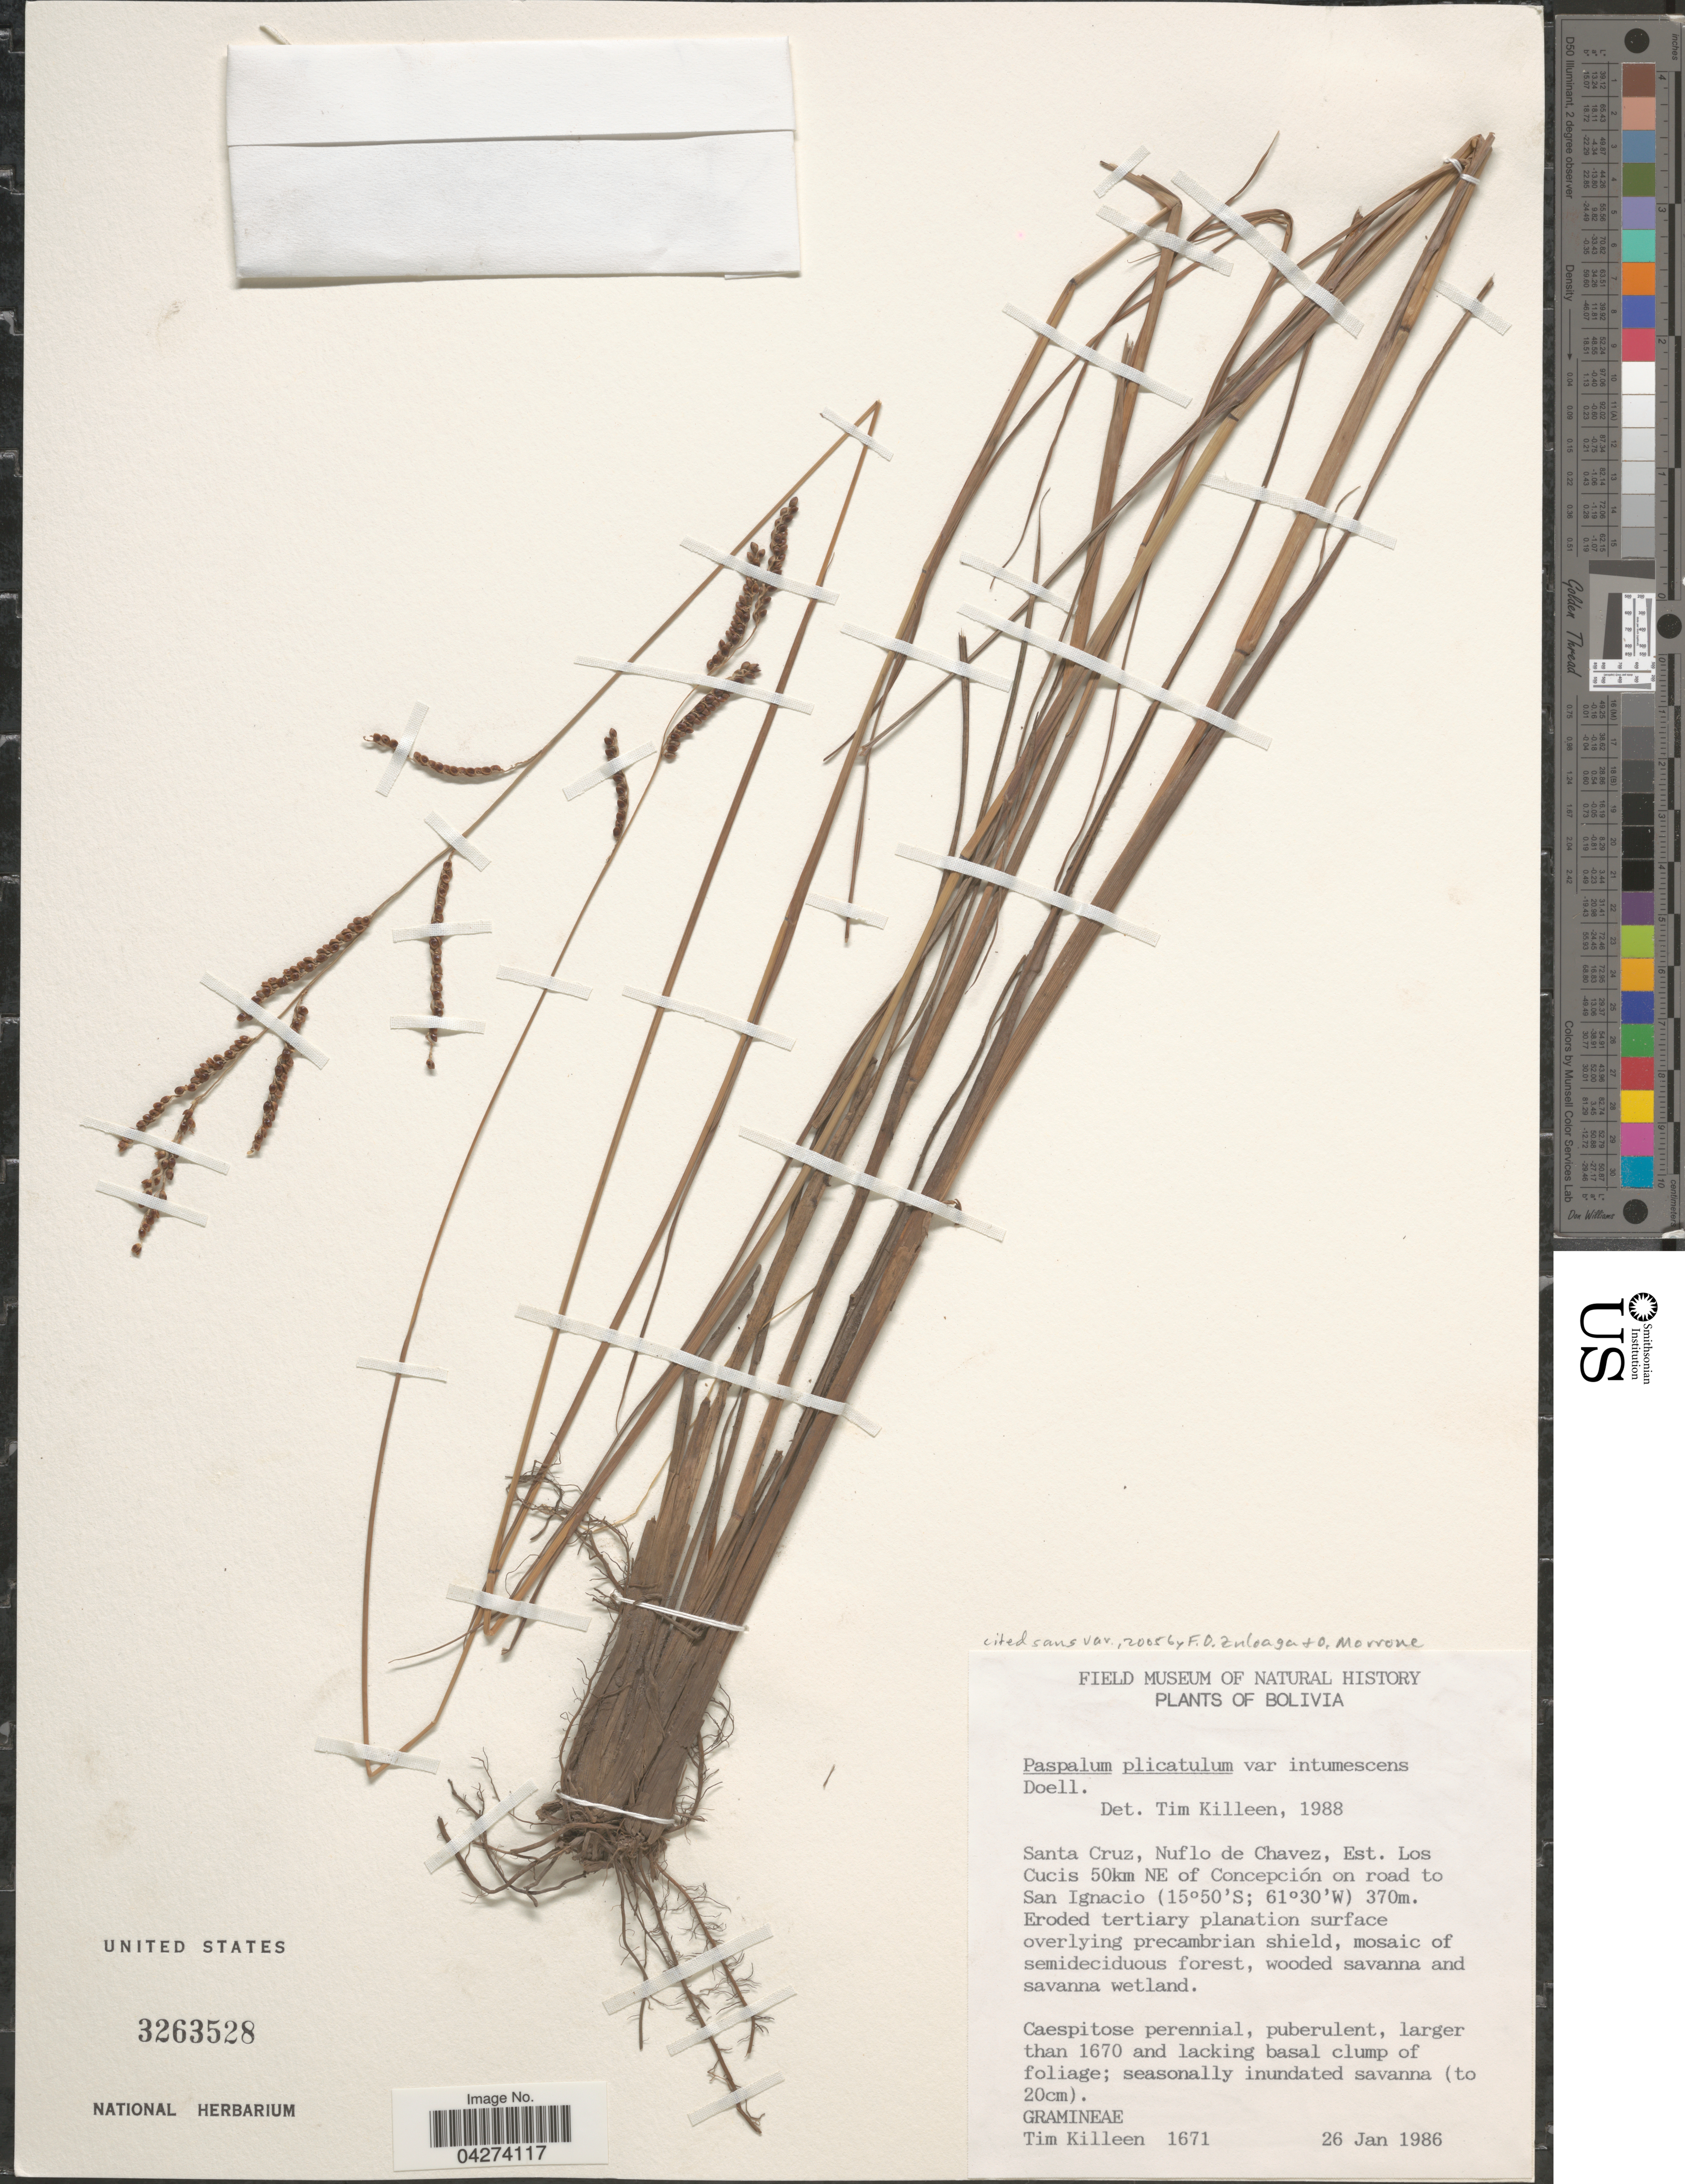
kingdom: Plantae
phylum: Tracheophyta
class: Liliopsida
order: Poales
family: Poaceae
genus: Paspalum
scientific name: Paspalum plicatulum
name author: Michx.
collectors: T. J. Killeen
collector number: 1671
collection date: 1986-01-26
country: Bolivia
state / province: Santa Cruz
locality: Nuflo de Chavez, Est. Los Cucis 50km NE of Concepción on road to San Ignacio.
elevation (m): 370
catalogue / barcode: US 3263528